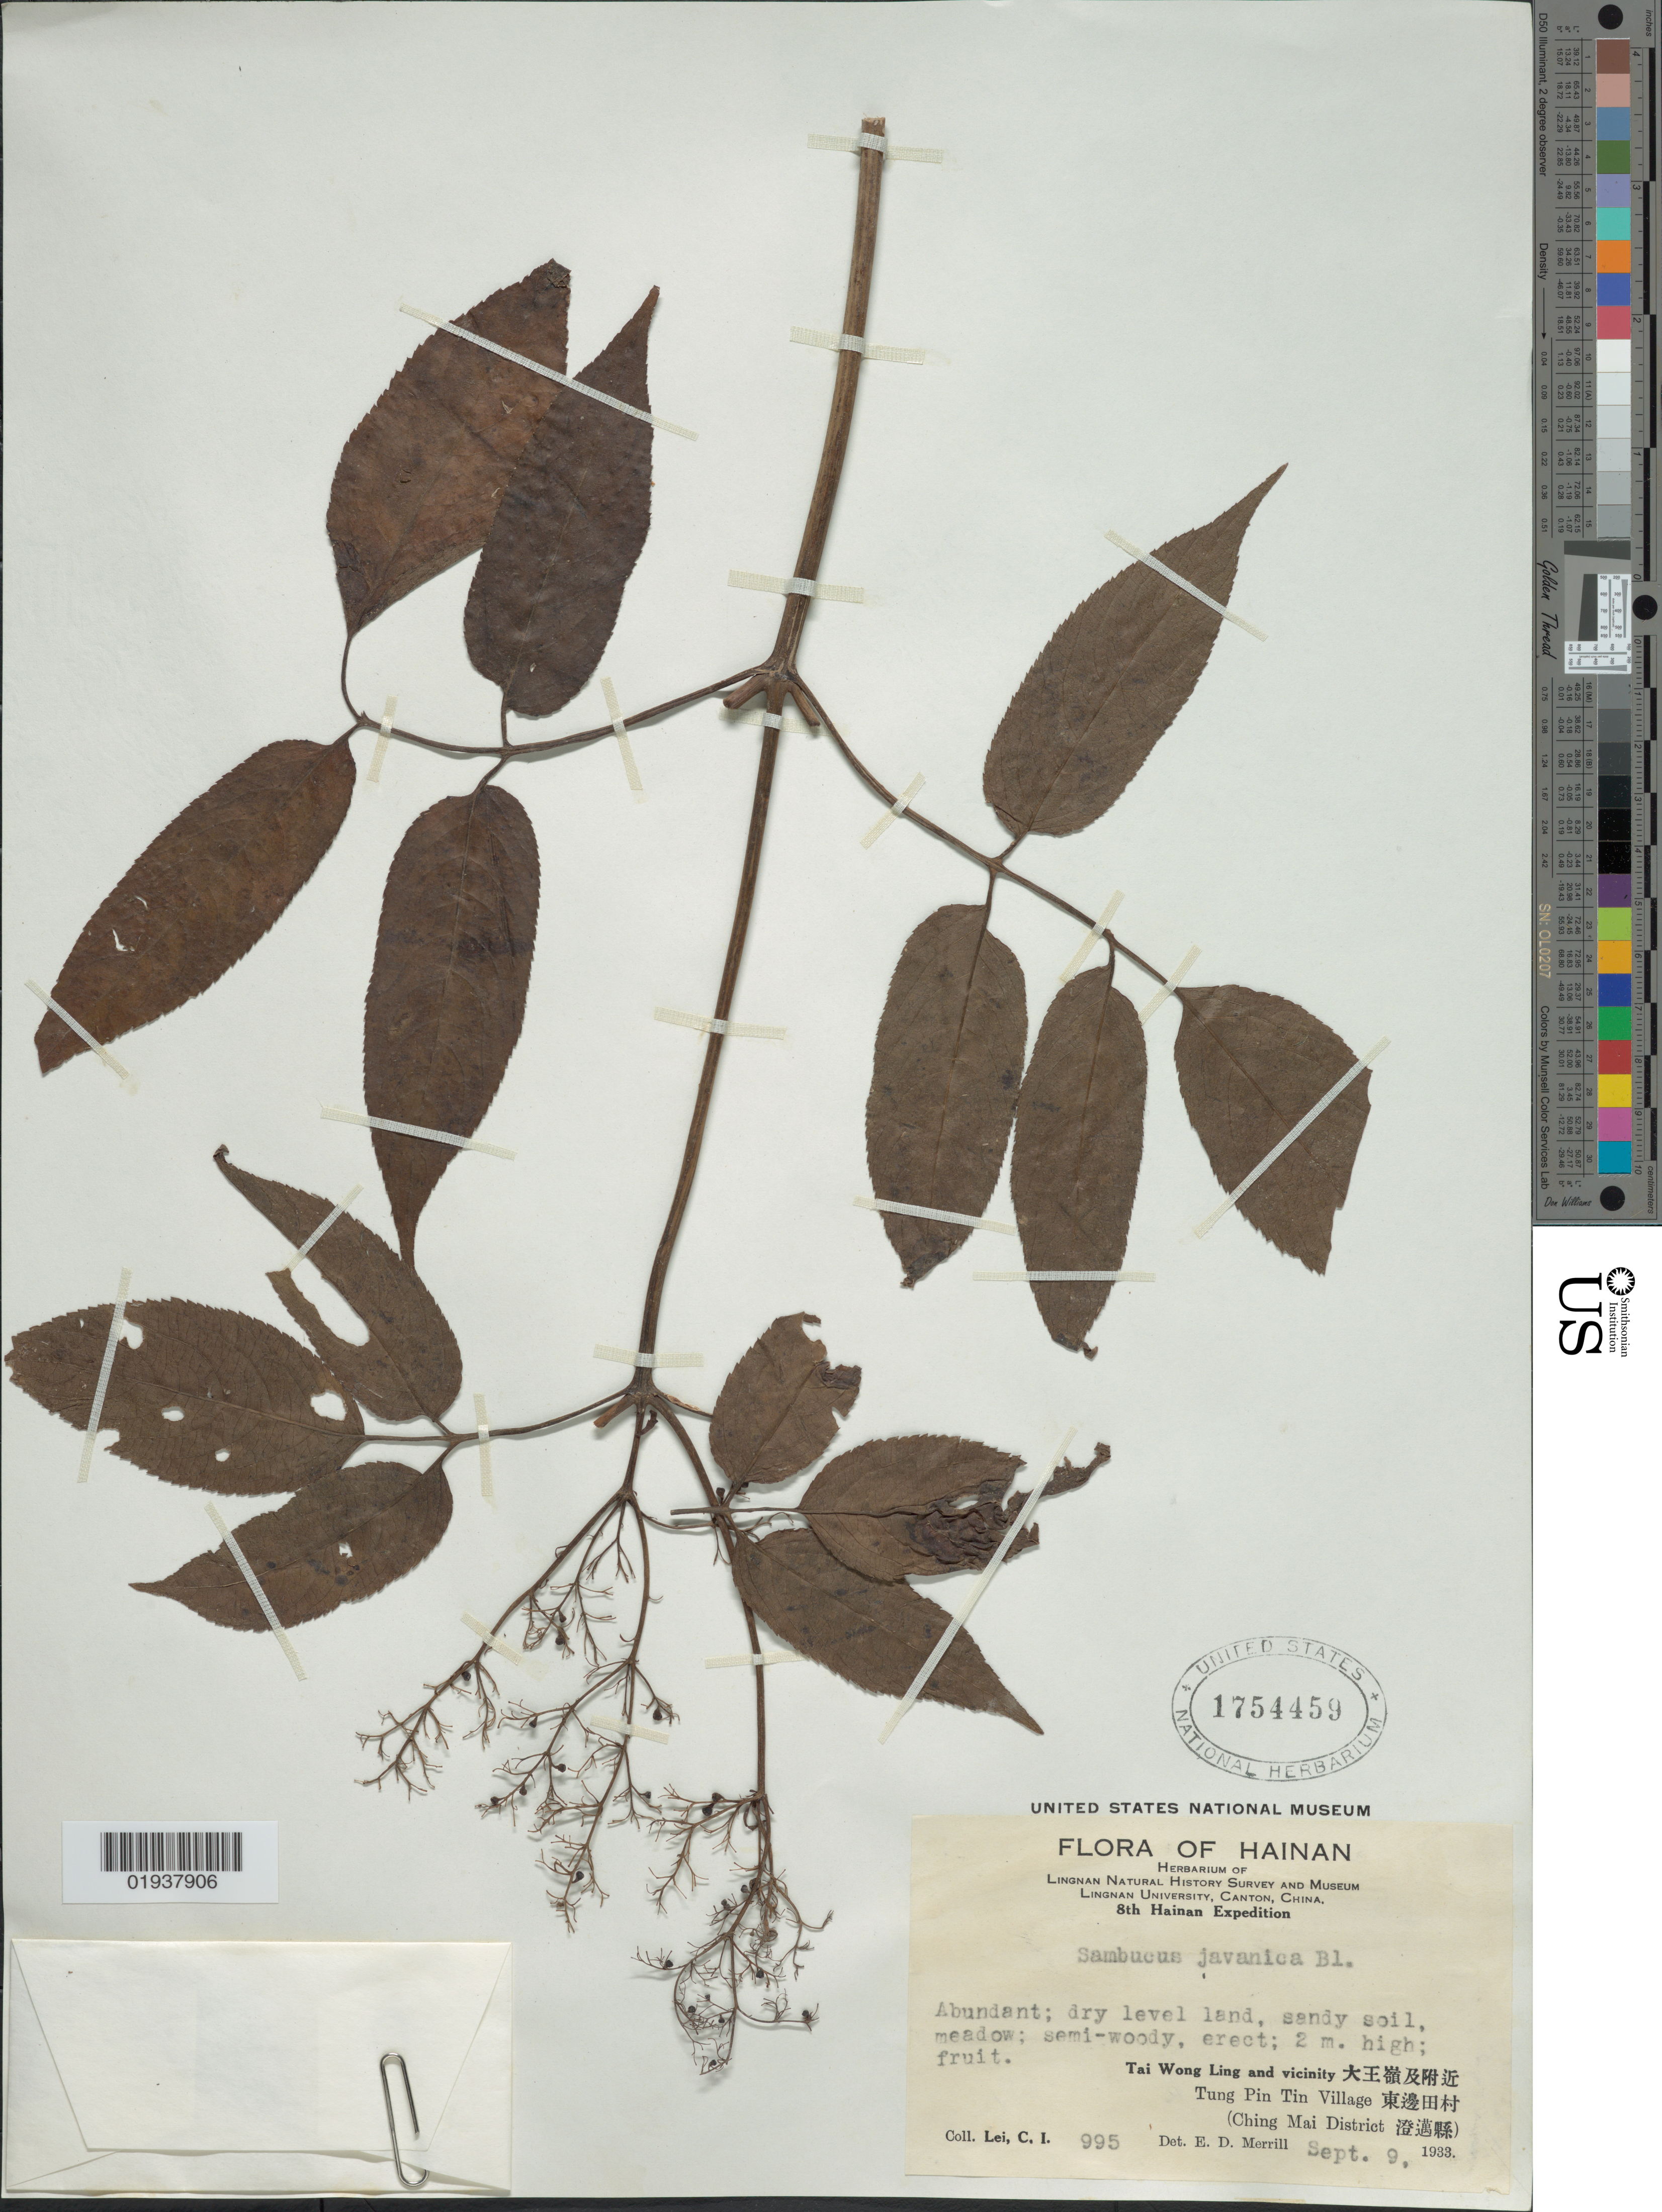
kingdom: Plantae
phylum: Tracheophyta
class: Magnoliopsida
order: Dipsacales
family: Viburnaceae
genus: Sambucus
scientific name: Sambucus javanica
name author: Blume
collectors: C. I. Lei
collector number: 995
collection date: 1933-09-09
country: China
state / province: Hainan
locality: Tai Wong Ling and vicinity. Tung Pin Tin Village. (Ching Mai District.)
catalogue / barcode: US 1754459